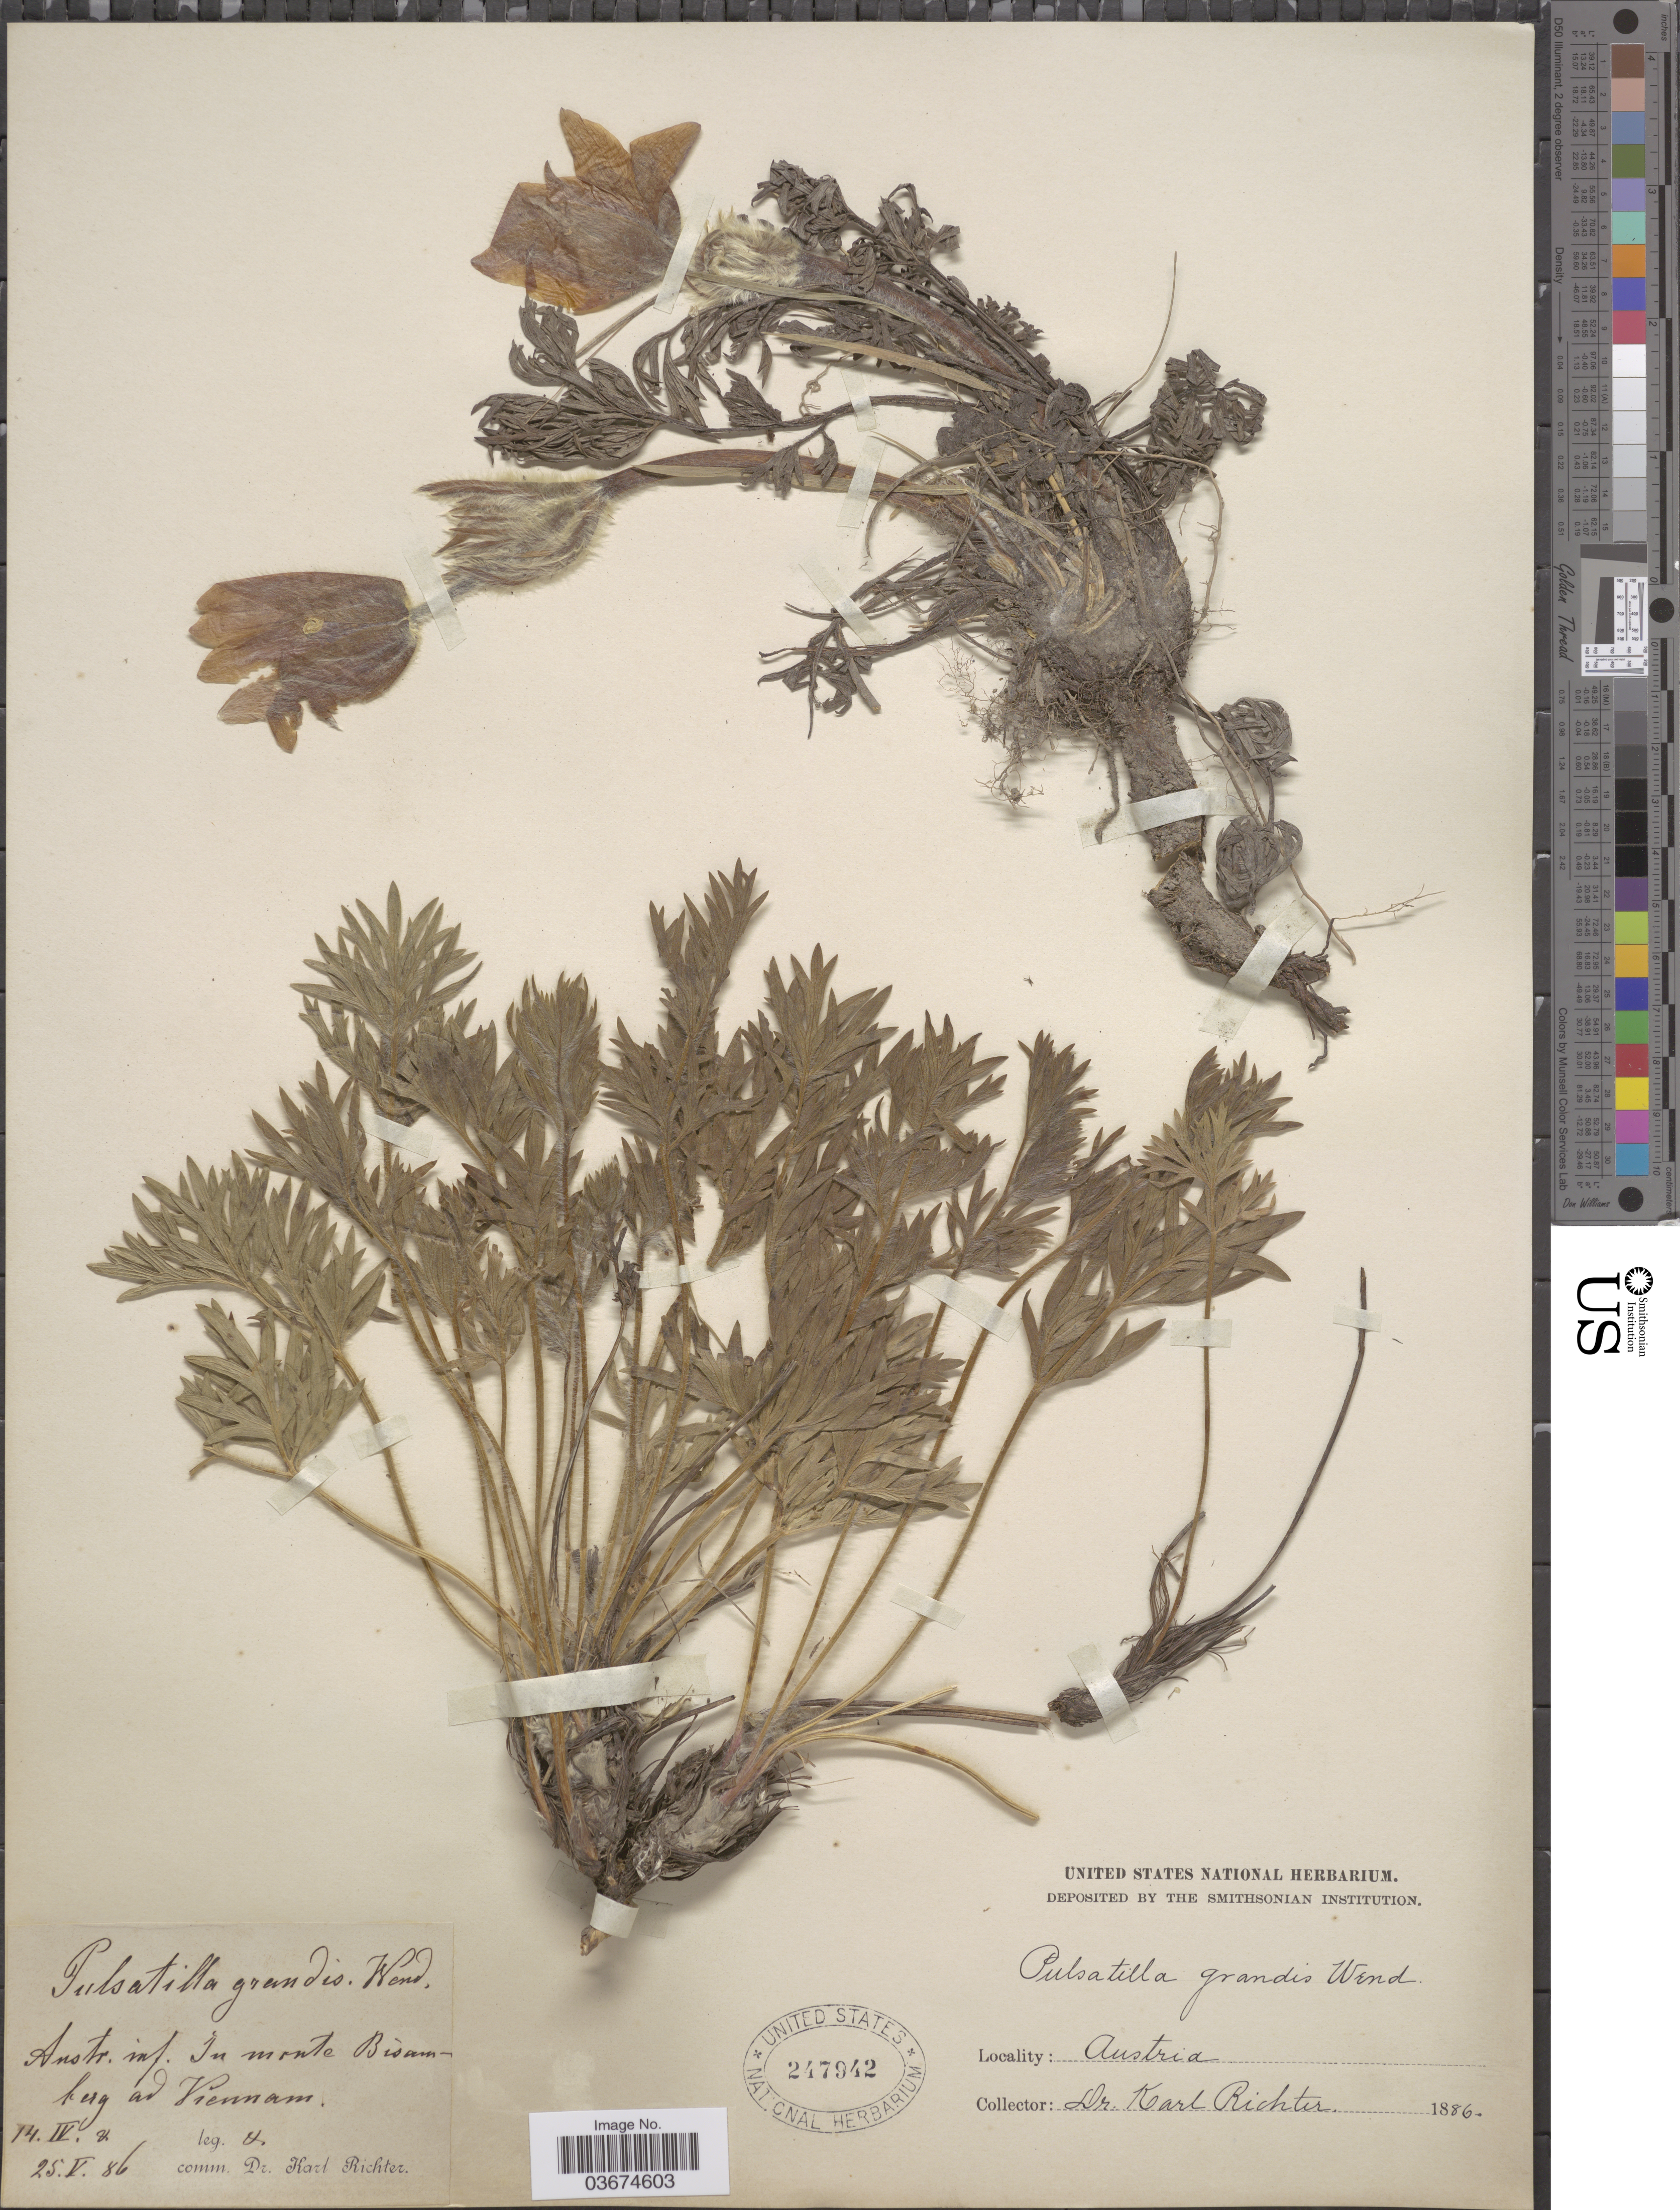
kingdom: Plantae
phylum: Tracheophyta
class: Magnoliopsida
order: Ranunculales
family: Ranunculaceae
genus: Pulsatilla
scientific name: Pulsatilla grandis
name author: Wender.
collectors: K. Richter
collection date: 1886-04-14/1886-05-25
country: Austria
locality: Austr. inf. In monte Bisamberg ad Viennam.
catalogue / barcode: US 247942